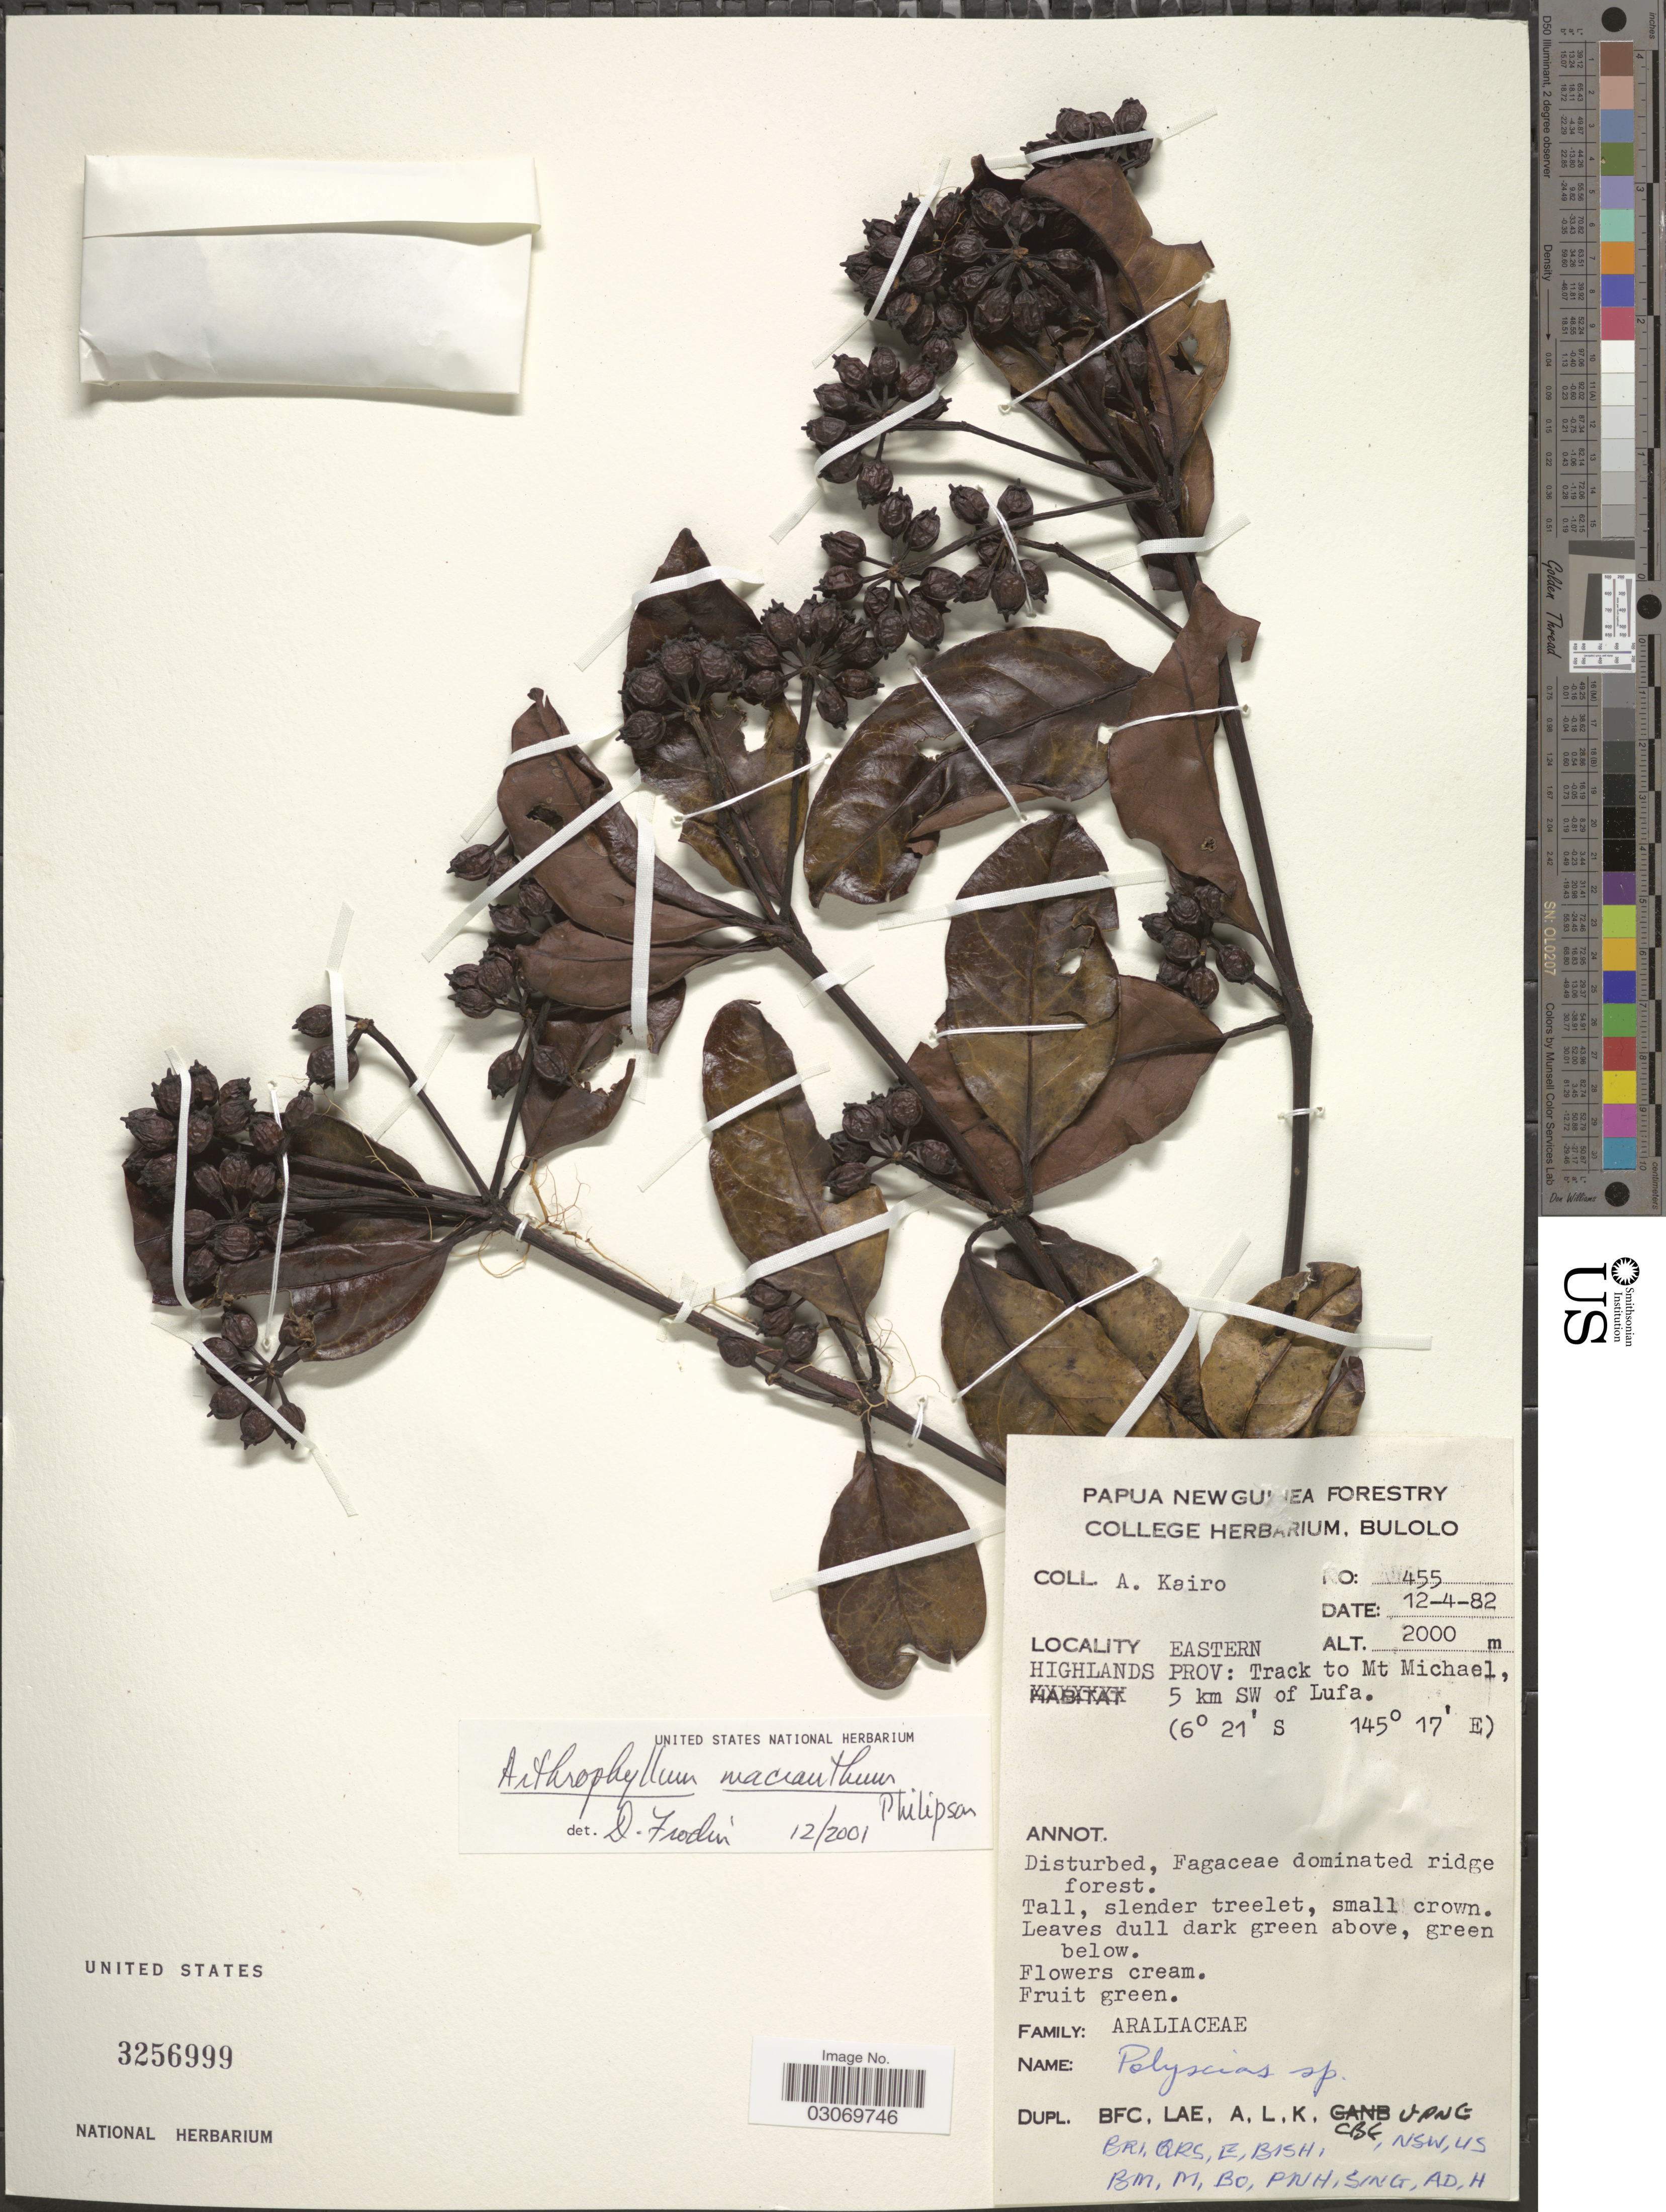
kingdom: Plantae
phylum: Tracheophyta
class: Magnoliopsida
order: Apiales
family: Araliaceae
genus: Arthrophyllum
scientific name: Arthrophyllum macranthum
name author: Philipson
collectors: A. Kairo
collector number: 455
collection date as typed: Transcribed d/m/y: 12/4/82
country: Papua New Guinea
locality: Eastern Highlands Prov: Track to Mt Michael, 5 km SW of Lufa.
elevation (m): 2000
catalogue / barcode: US 3256999